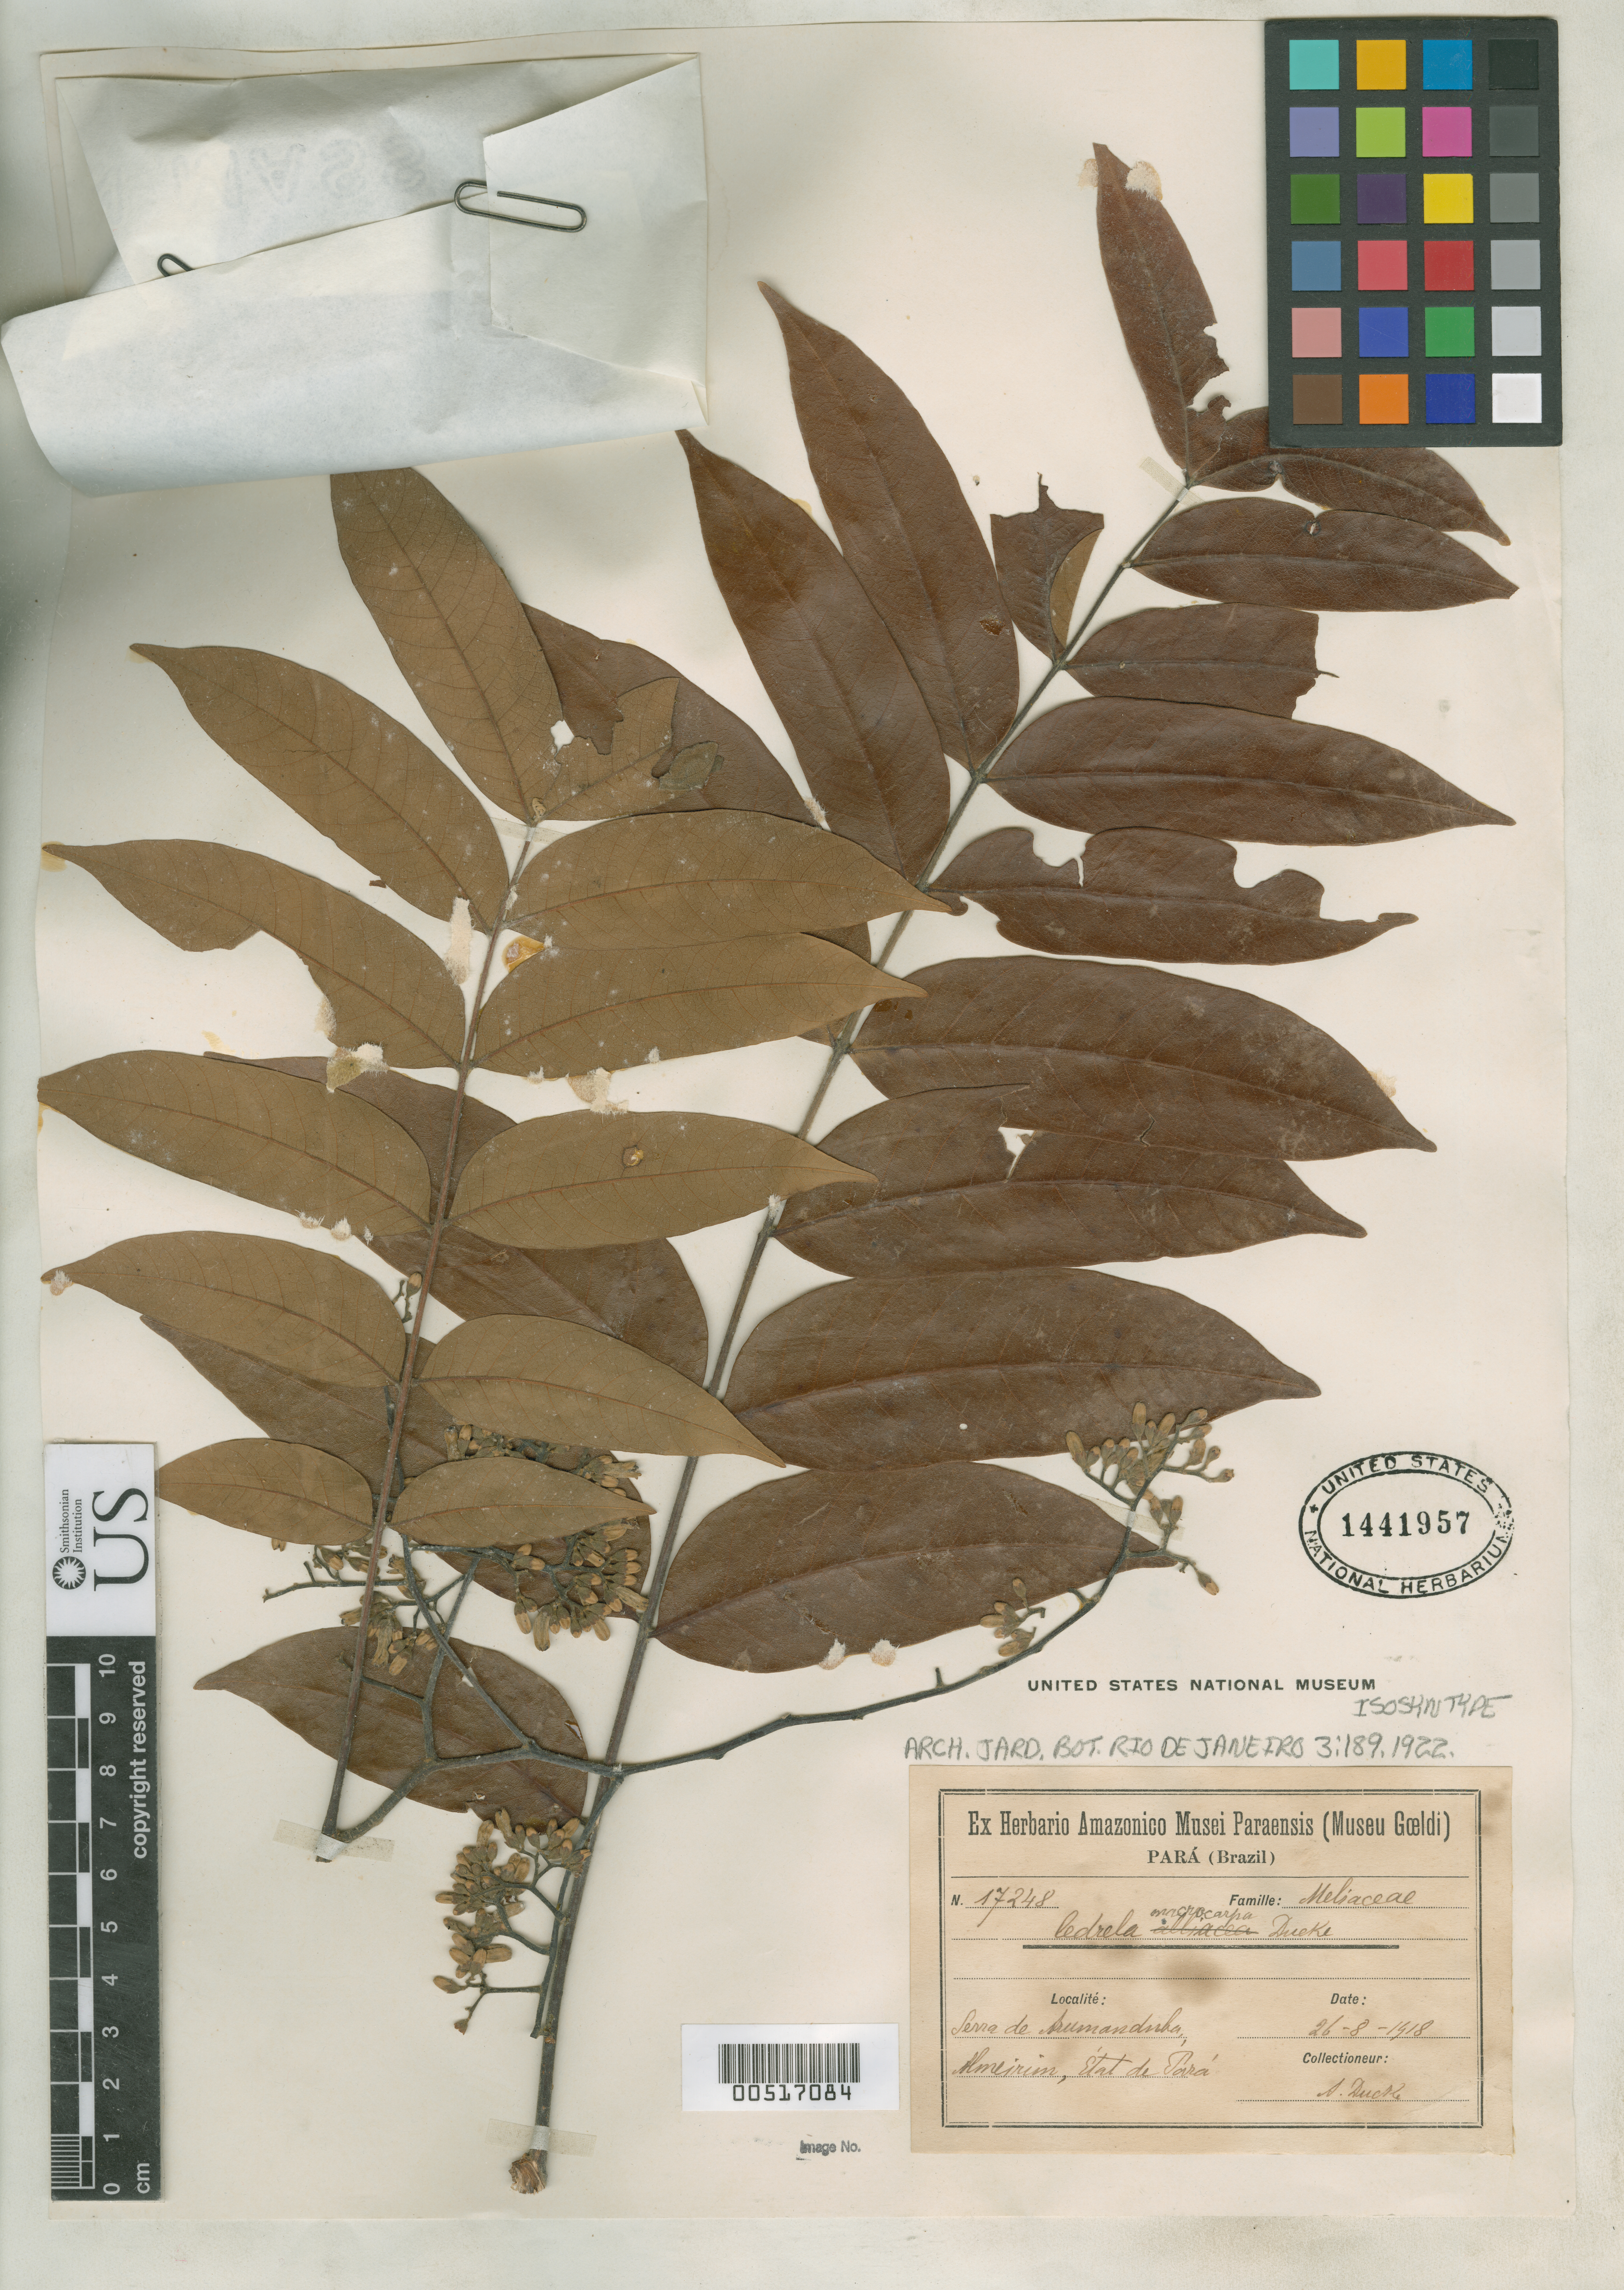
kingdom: Plantae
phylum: Tracheophyta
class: Magnoliopsida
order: Sapindales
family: Meliaceae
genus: Cedrela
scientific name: Cedrela macrocarpa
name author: Ducke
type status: Isosyntype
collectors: A. Ducke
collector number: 17248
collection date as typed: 26 Aug 1918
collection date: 1918-08-26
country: Brazil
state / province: Pará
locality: Serra de Arumanduba.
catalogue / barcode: US 1441957